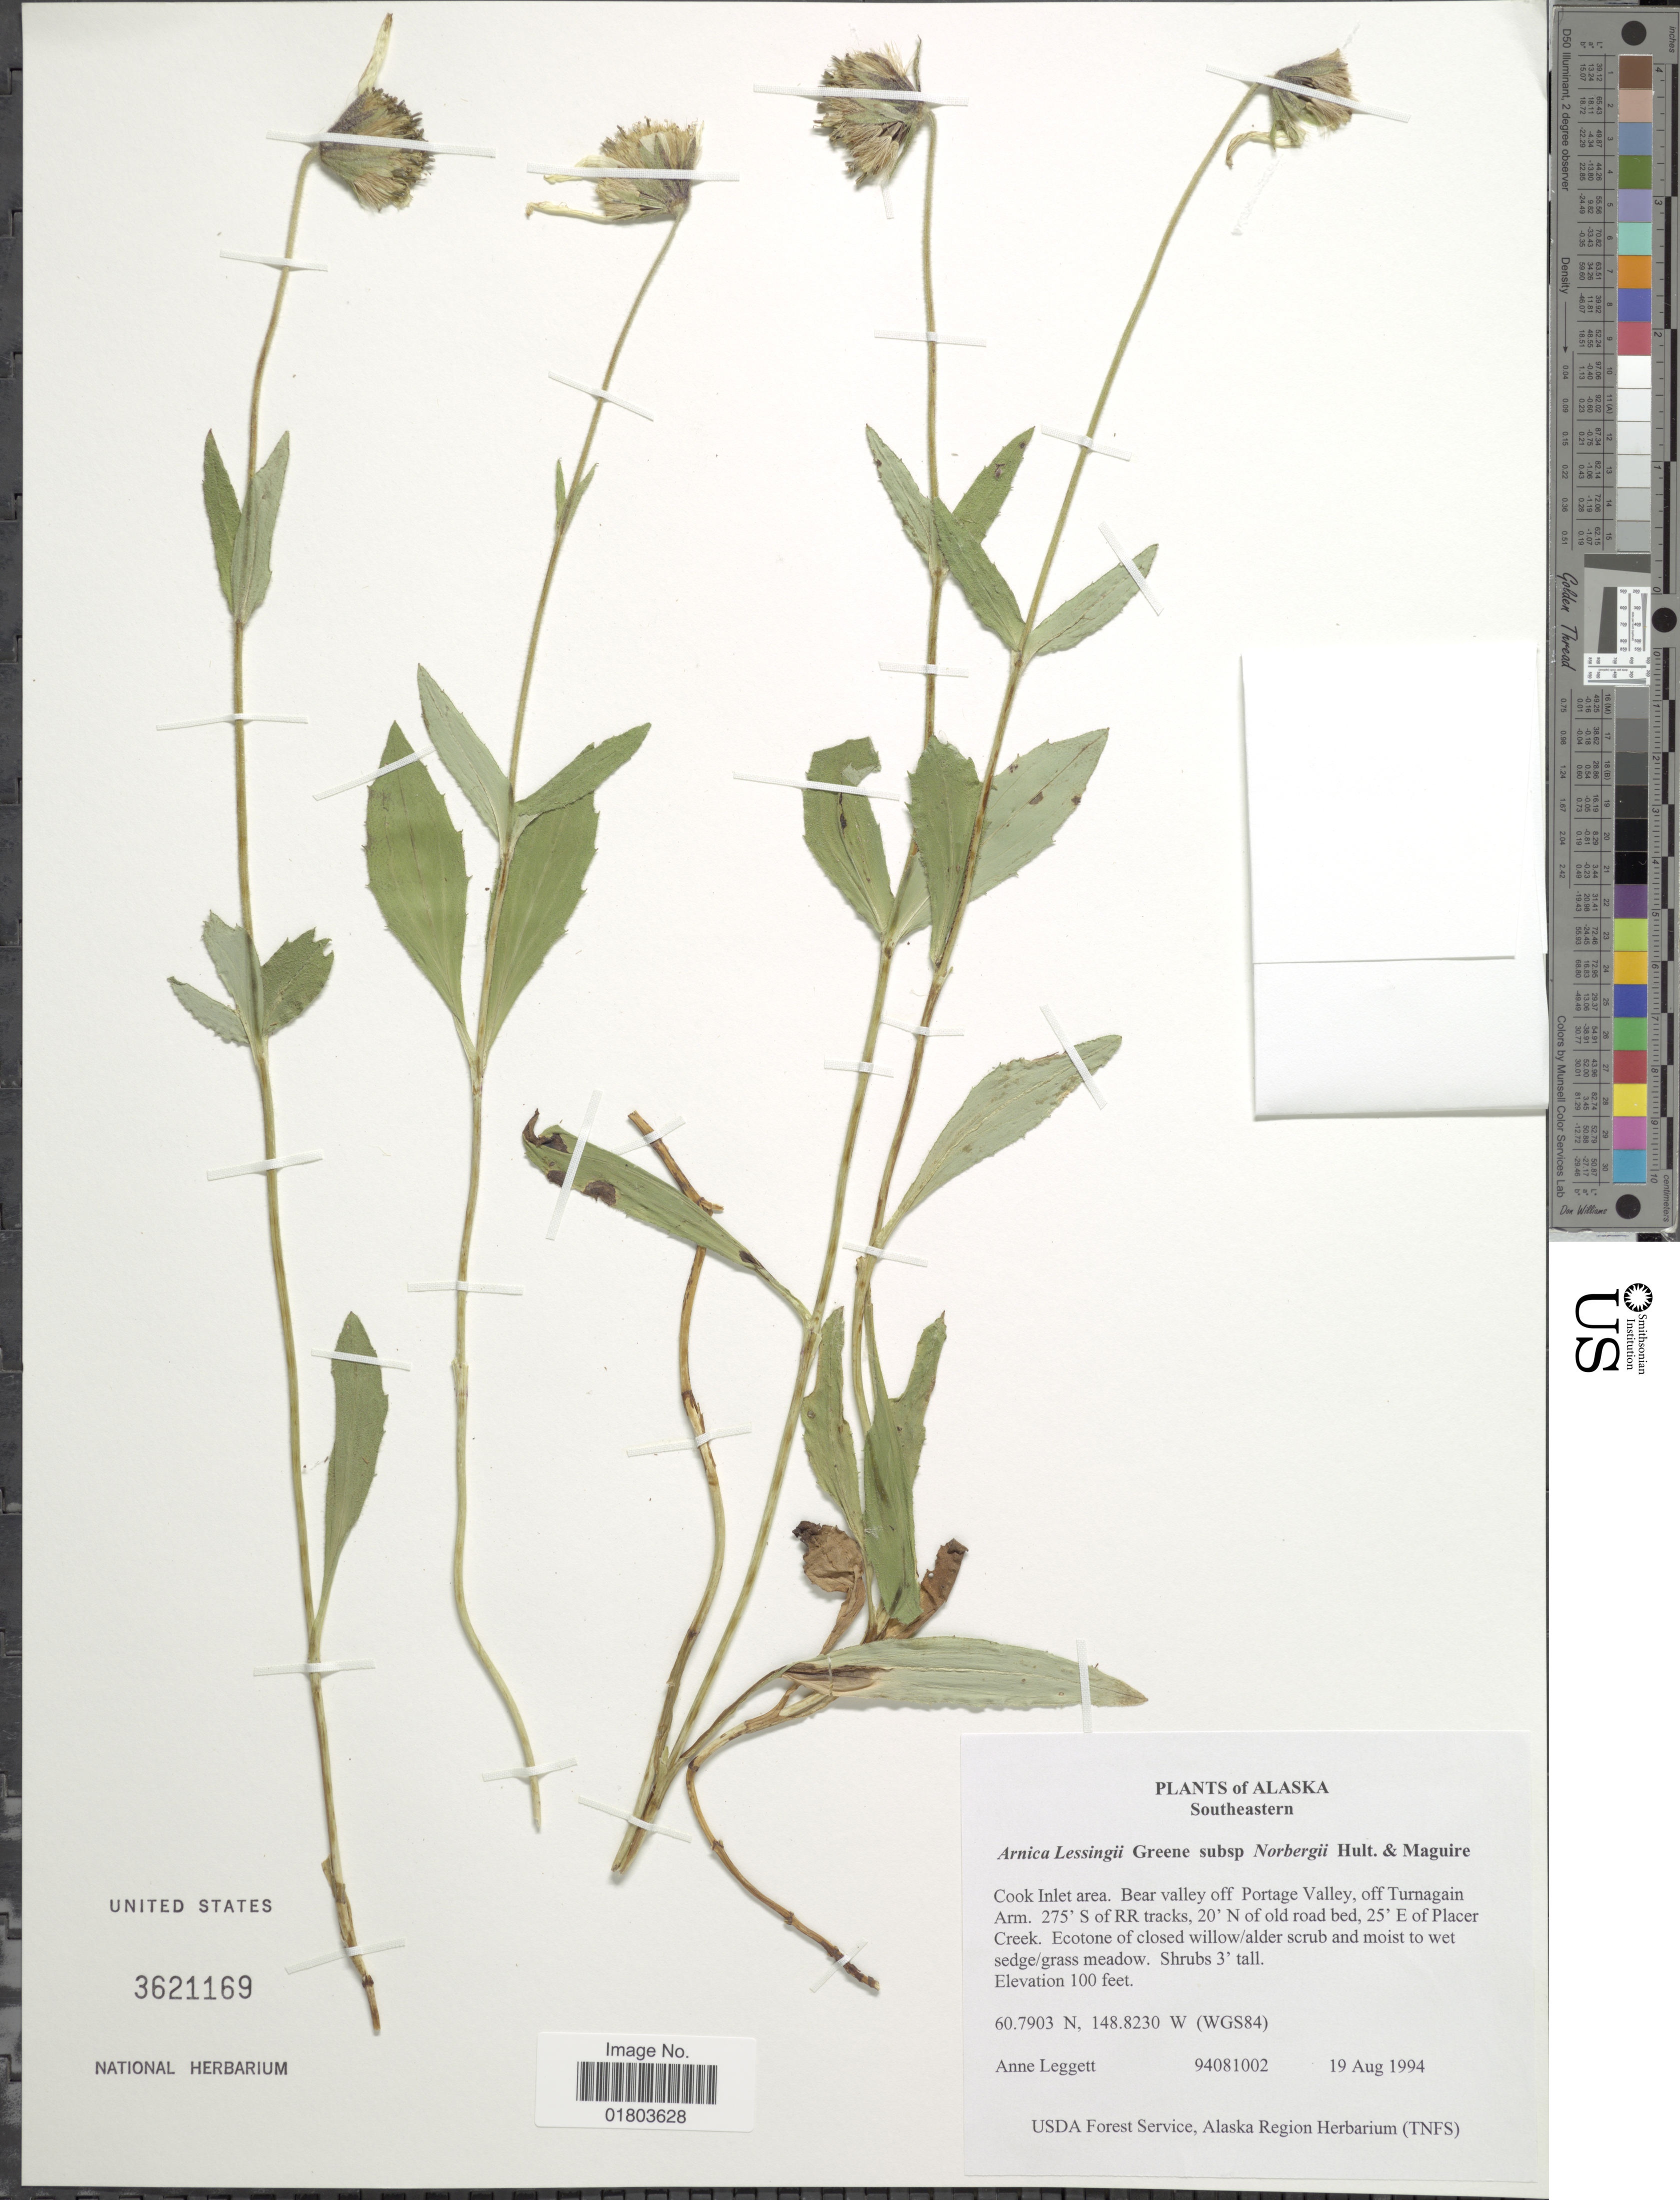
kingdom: Plantae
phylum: Tracheophyta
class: Magnoliopsida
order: Asterales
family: Asteraceae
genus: Arnica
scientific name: Arnica lessingii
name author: (Torr. & A. Gray) Greene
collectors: A. Leggett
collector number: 94081002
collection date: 1994-08-19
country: United States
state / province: Alaska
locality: Southeastern, Cook Inlet area. Bear valley off Portage valley, off Turnagain Arm. 275'S of RR tracks, 20'N of old road bed, 25' of Placer Creek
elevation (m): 30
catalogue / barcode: US 3621169